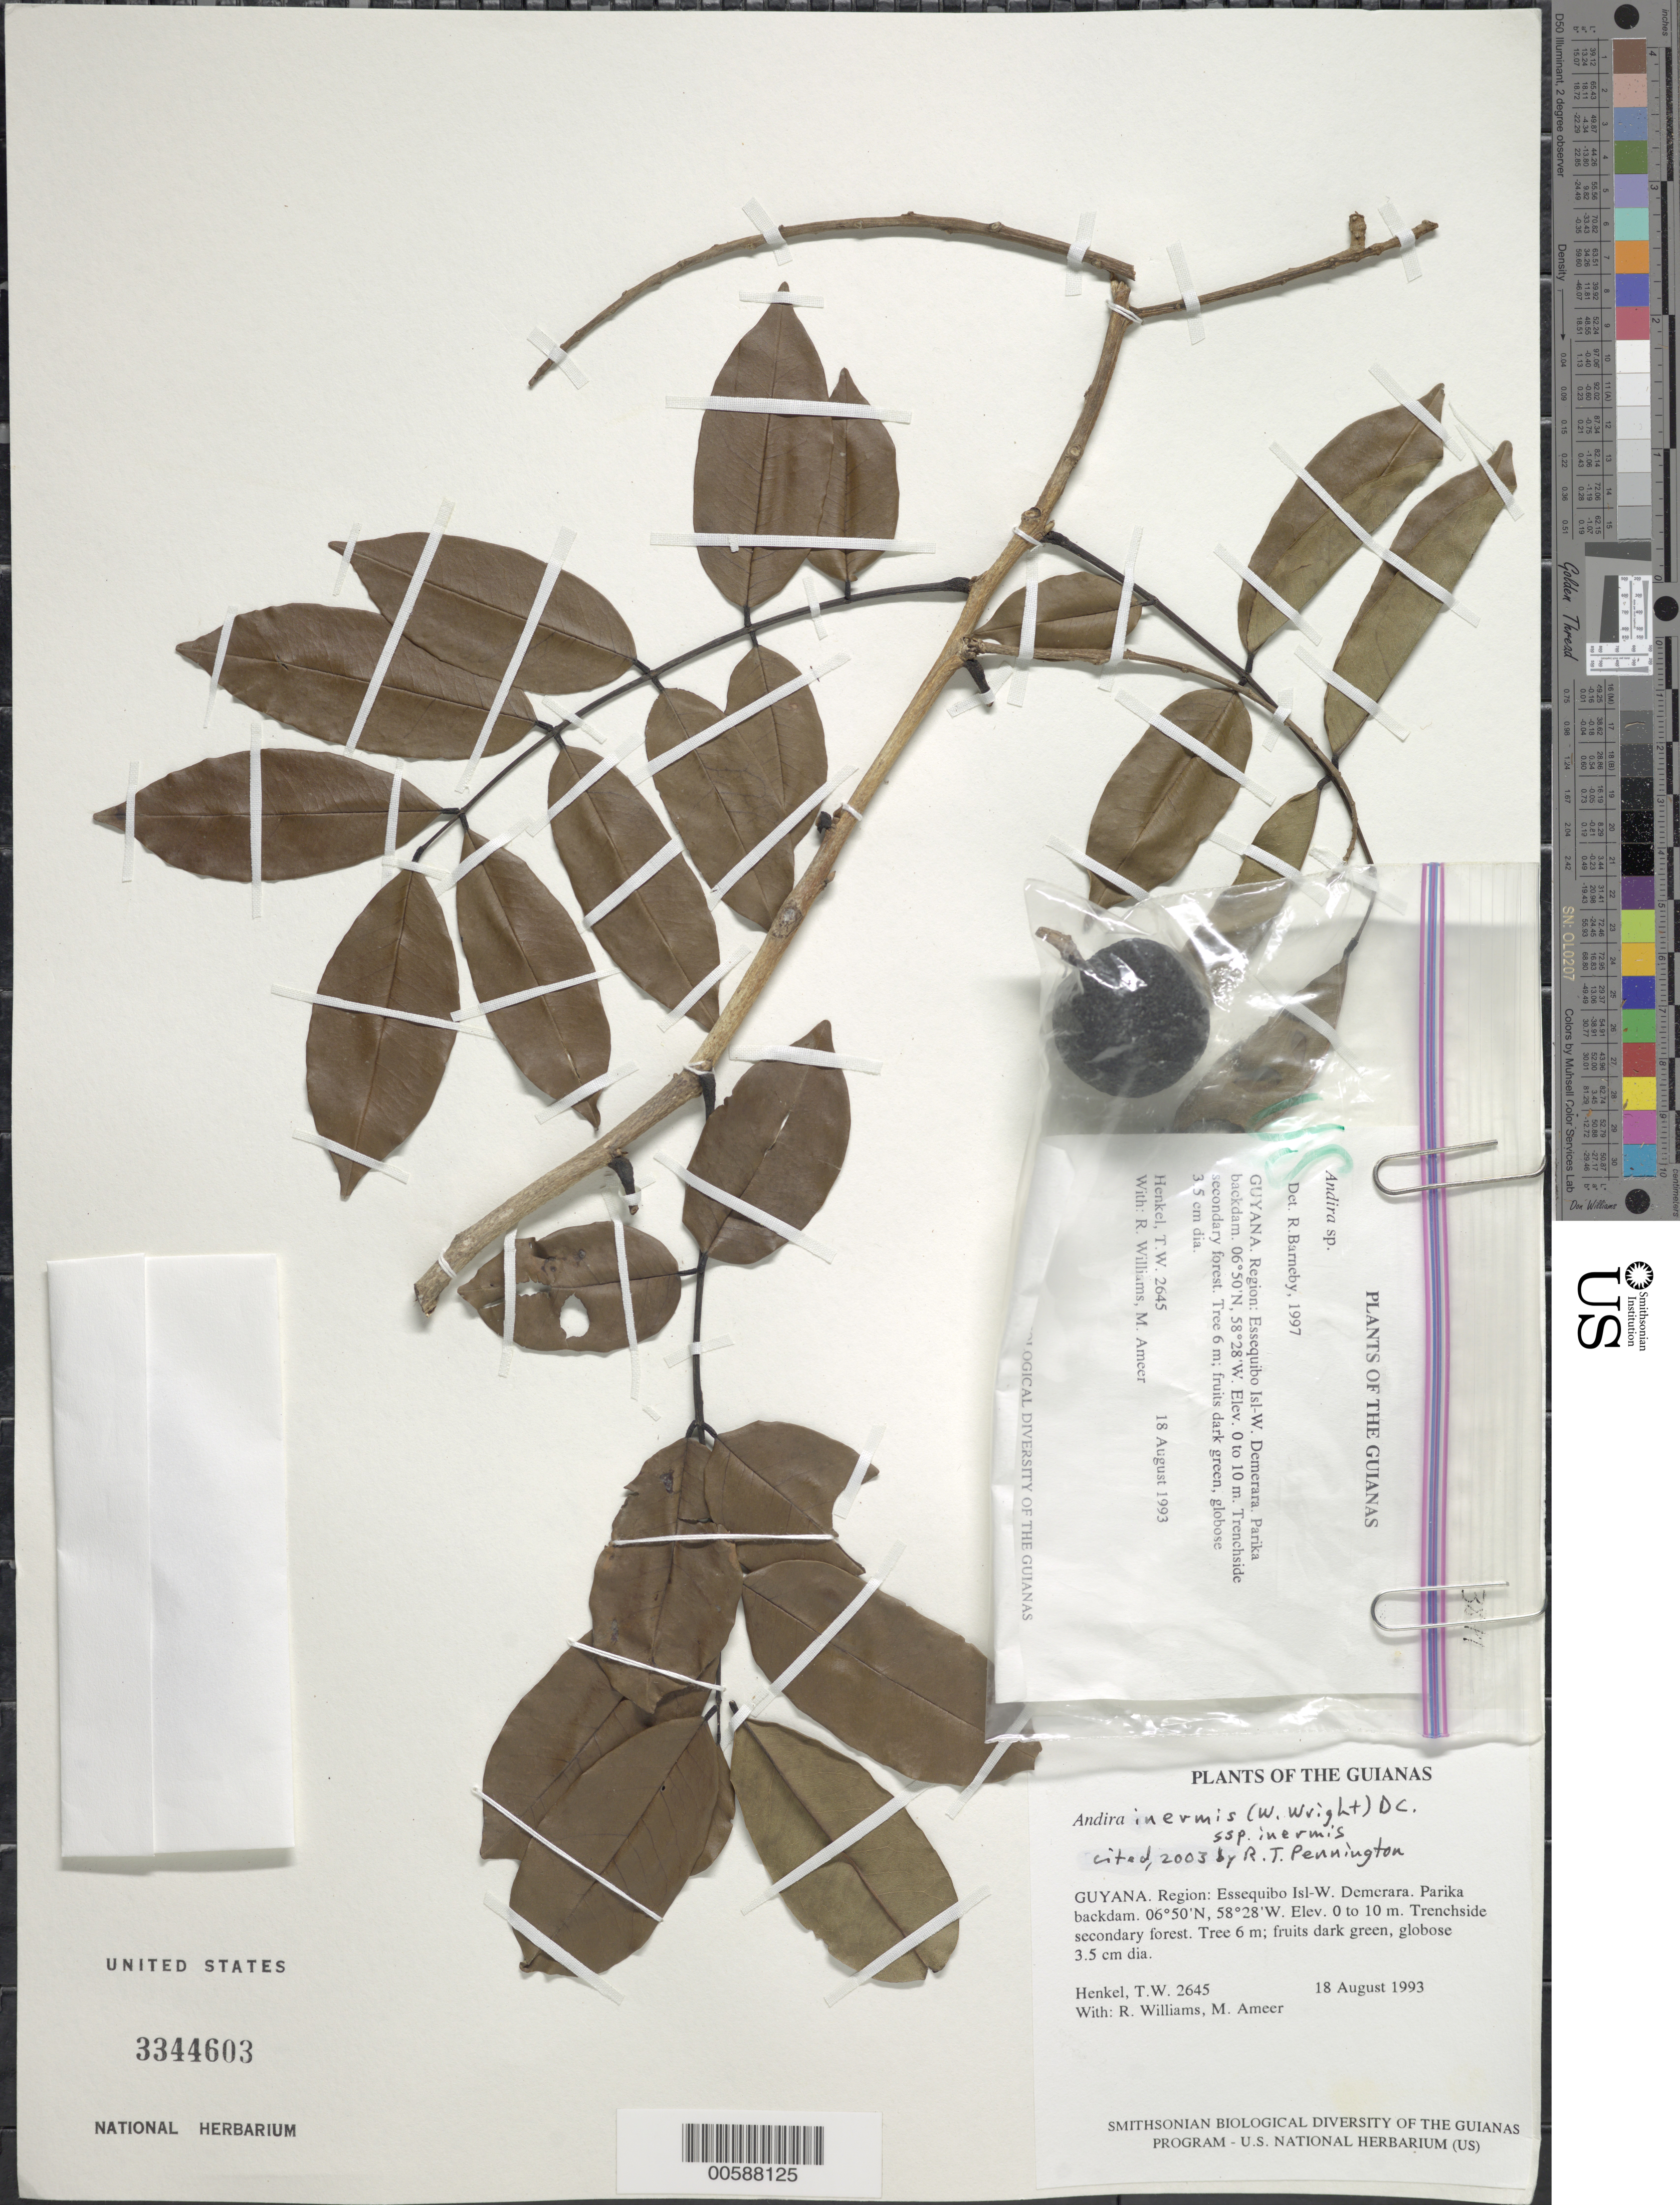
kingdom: Plantae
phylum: Tracheophyta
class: Magnoliopsida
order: Fabales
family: Fabaceae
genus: Andira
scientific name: Andira inermis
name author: (W. Wright) Kunth ex DC.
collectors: T. Henkel, R. Williams & M. Ameer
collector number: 2645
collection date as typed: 18 August 1993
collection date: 1993-08-18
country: Guyana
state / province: Essequibo Isl-W. Demerara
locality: Parika backdam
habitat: Trenchside secondary forest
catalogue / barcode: US 3344603